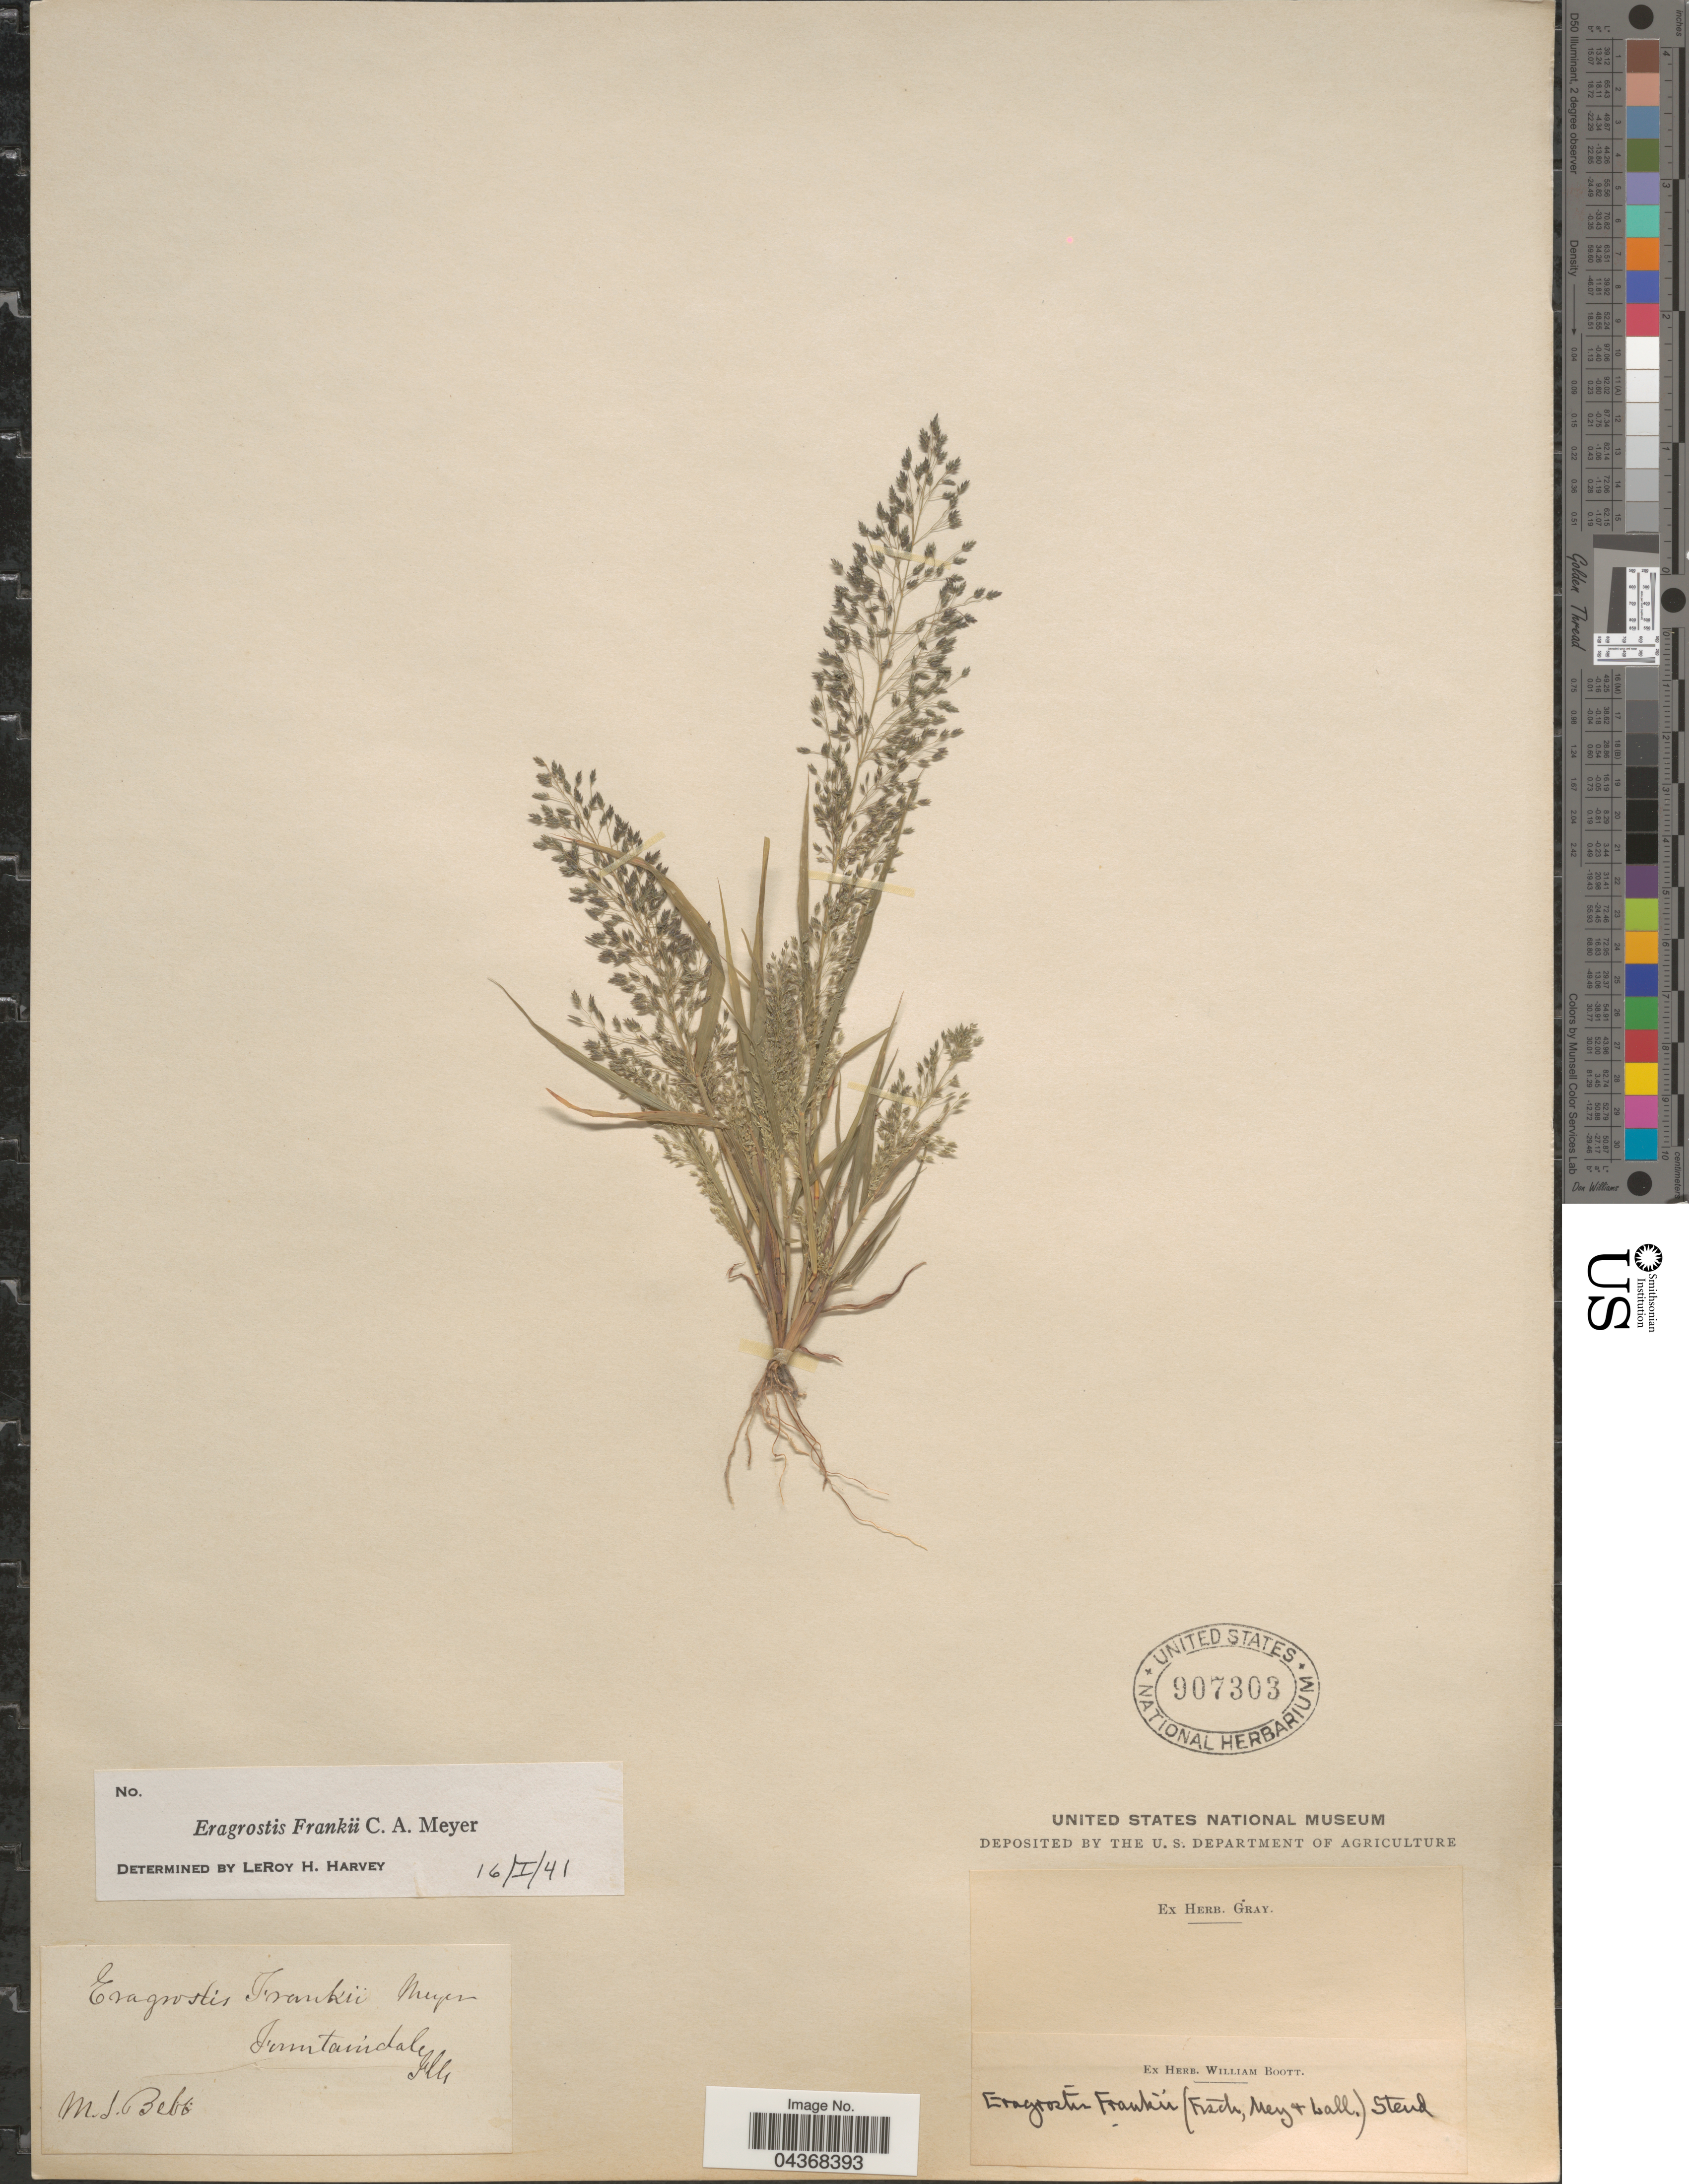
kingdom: Plantae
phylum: Tracheophyta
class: Liliopsida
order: Poales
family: Poaceae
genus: Eragrostis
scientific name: Eragrostis frankii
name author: C.A. Mey. ex Steud.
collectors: M. Bebb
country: United States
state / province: Illinois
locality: Fountaindale.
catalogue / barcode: US 907303